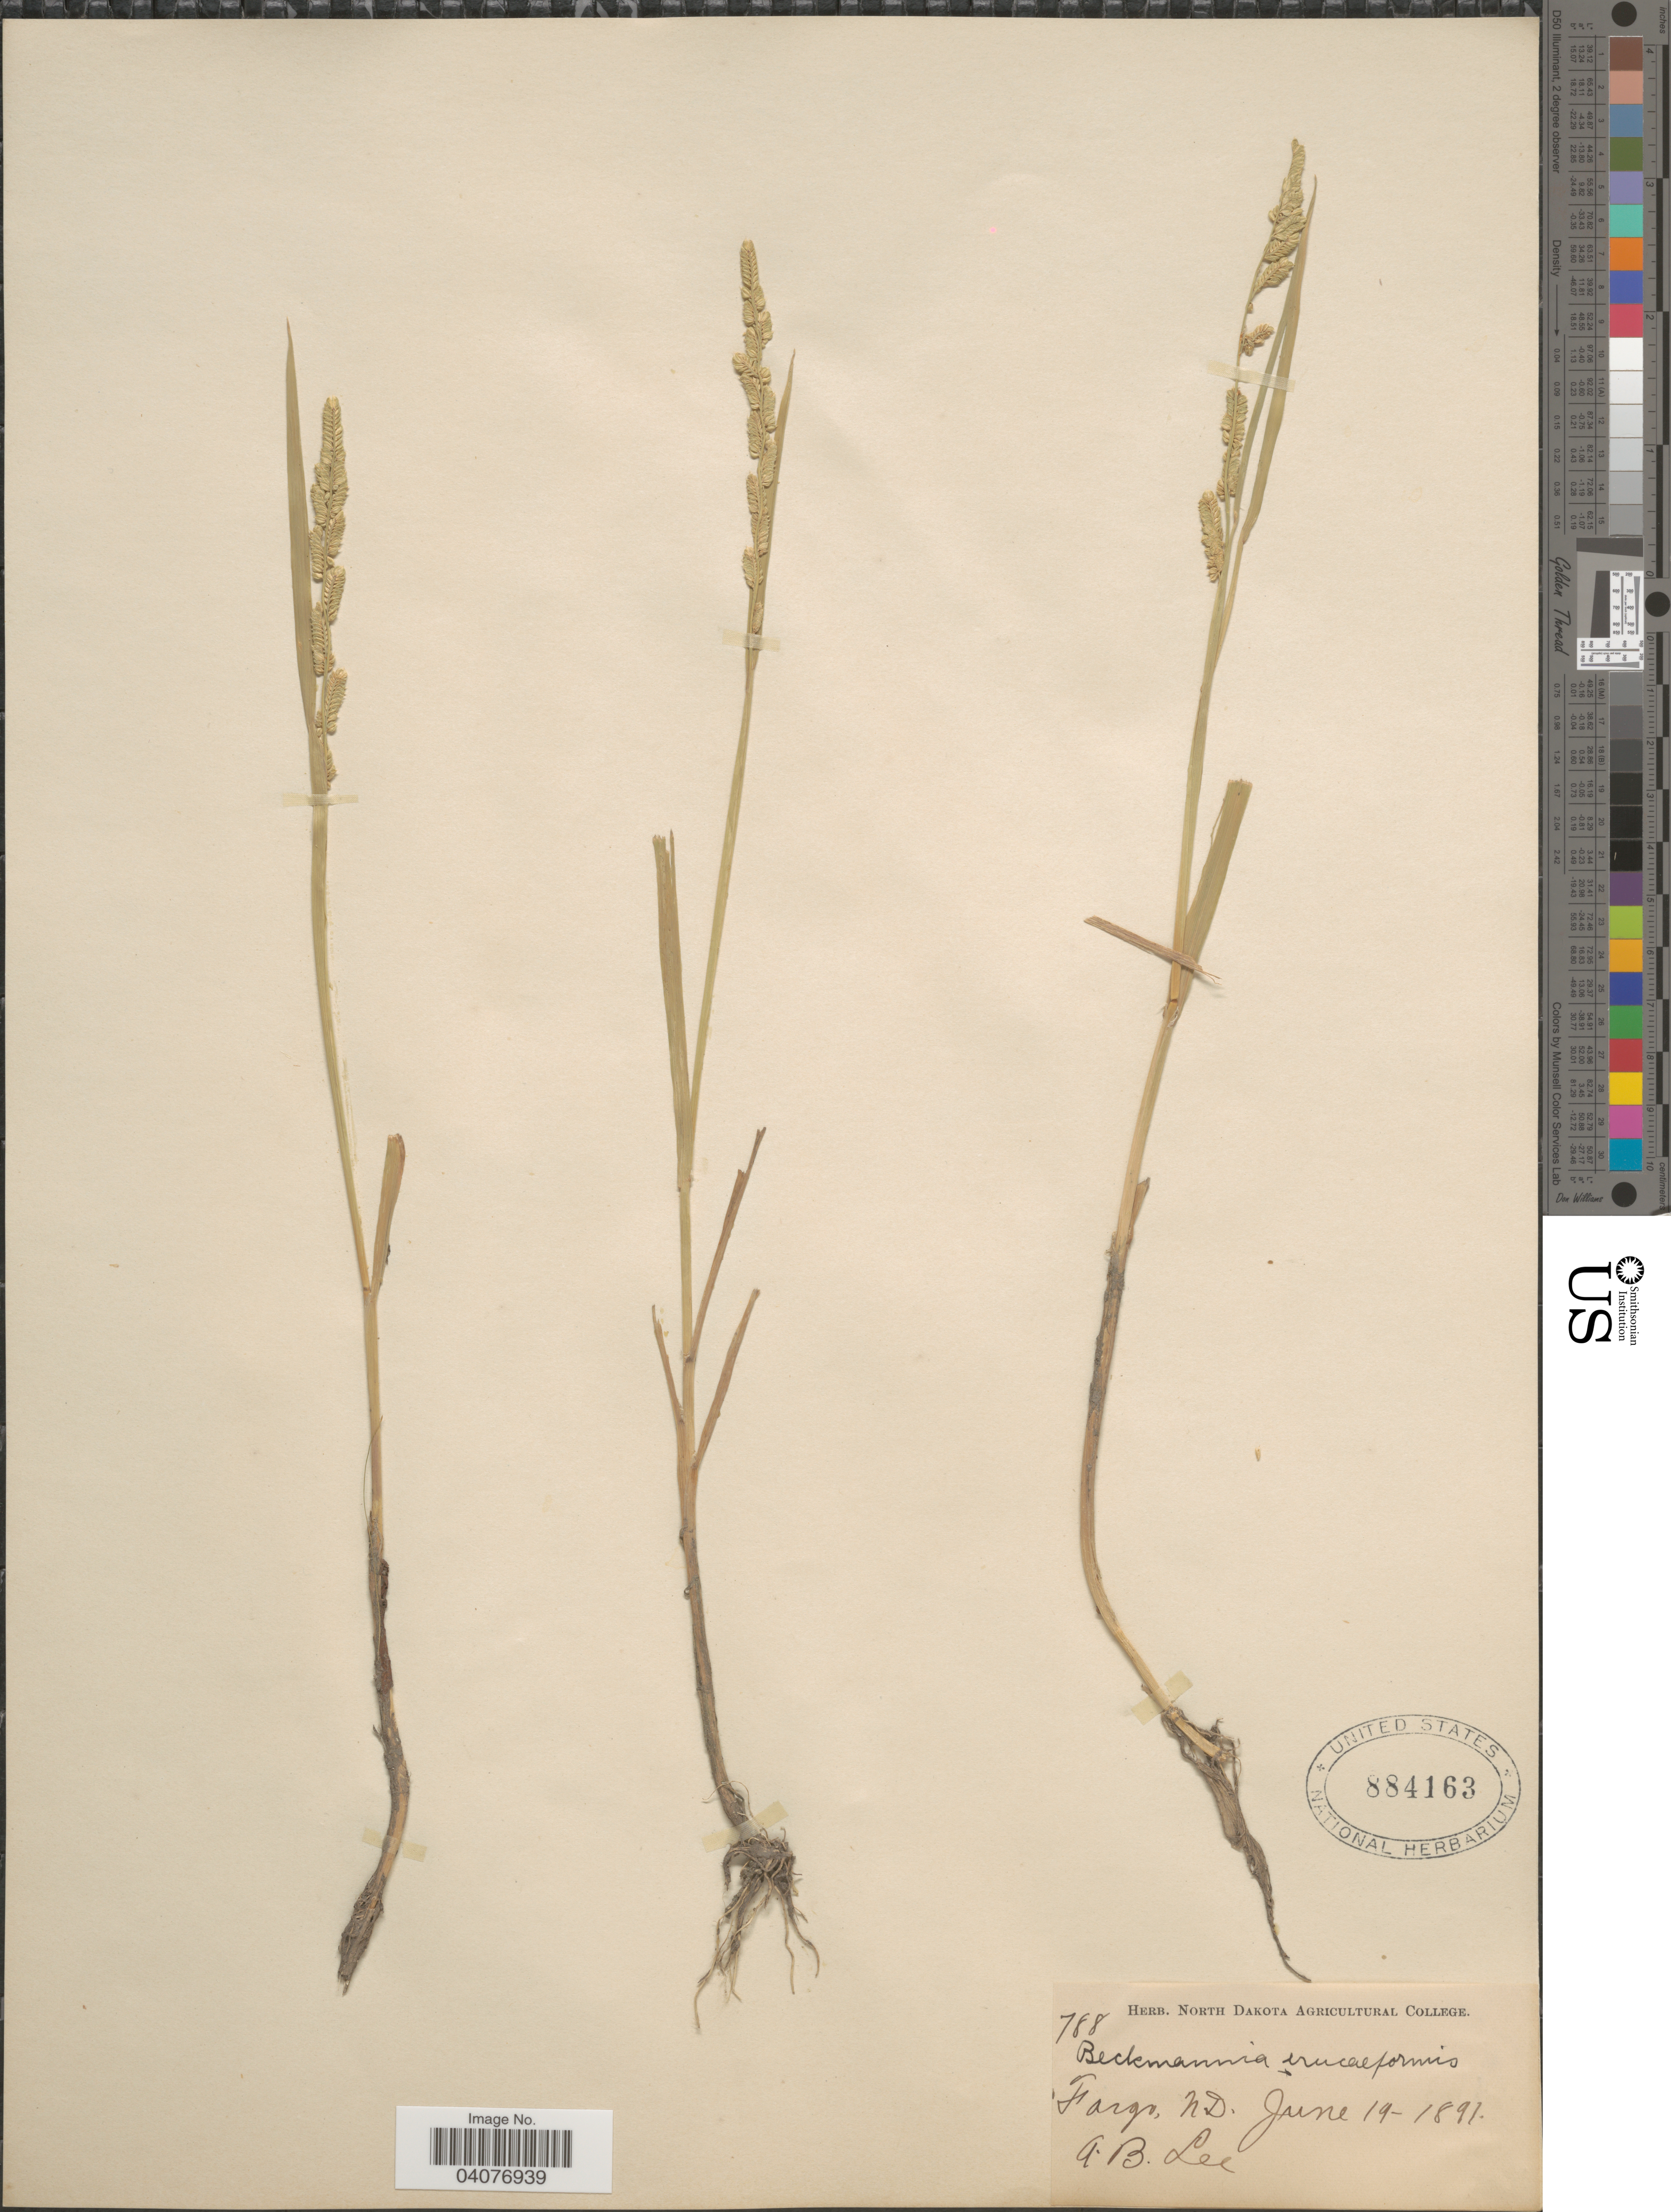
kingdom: Plantae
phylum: Tracheophyta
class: Liliopsida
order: Poales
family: Poaceae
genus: Beckmannia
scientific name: Beckmannia syzigachne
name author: (Steud.) Fernald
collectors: A. Lee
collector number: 788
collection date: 1891-06-19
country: United States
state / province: North Dakota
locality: Fargo.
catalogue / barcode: US 884163